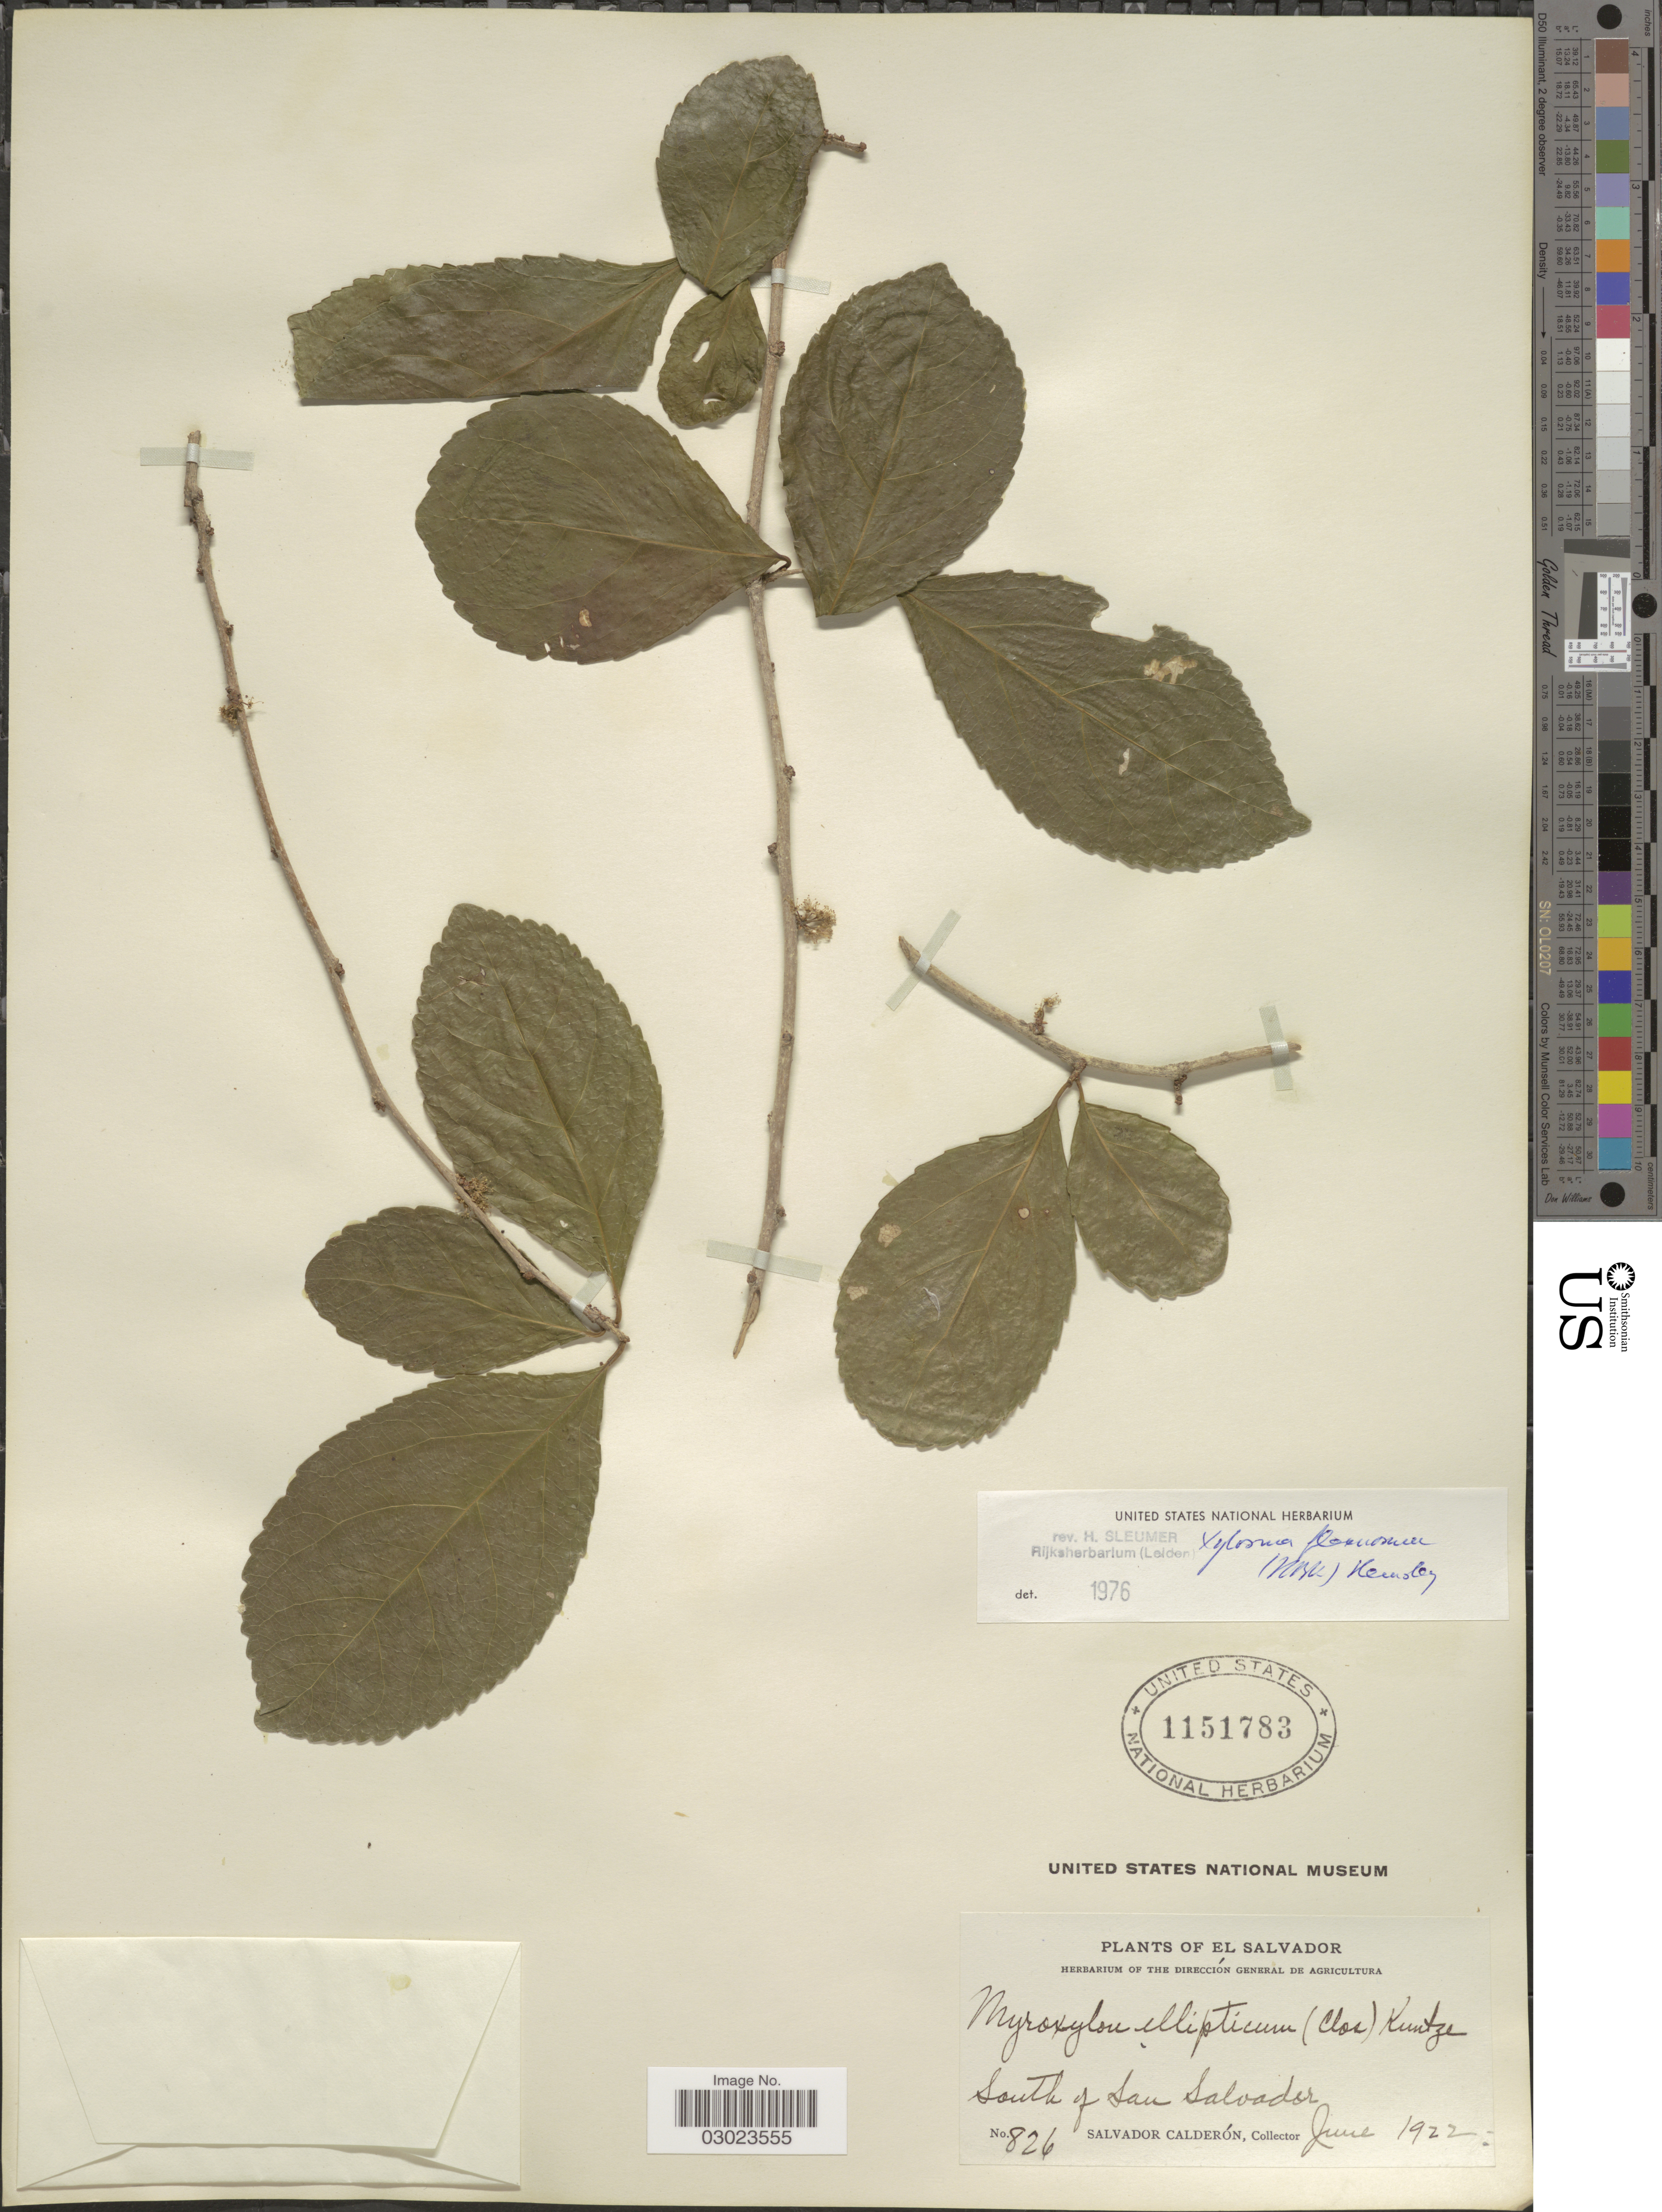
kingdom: Plantae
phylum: Tracheophyta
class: Magnoliopsida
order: Malpighiales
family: Salicaceae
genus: Xylosma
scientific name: Xylosma flexuosa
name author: (Kunth) Hemsl.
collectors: S. Calderón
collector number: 826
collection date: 1922-06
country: El Salvador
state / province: San Salvador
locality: South of San Salvador.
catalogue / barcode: US 1151783